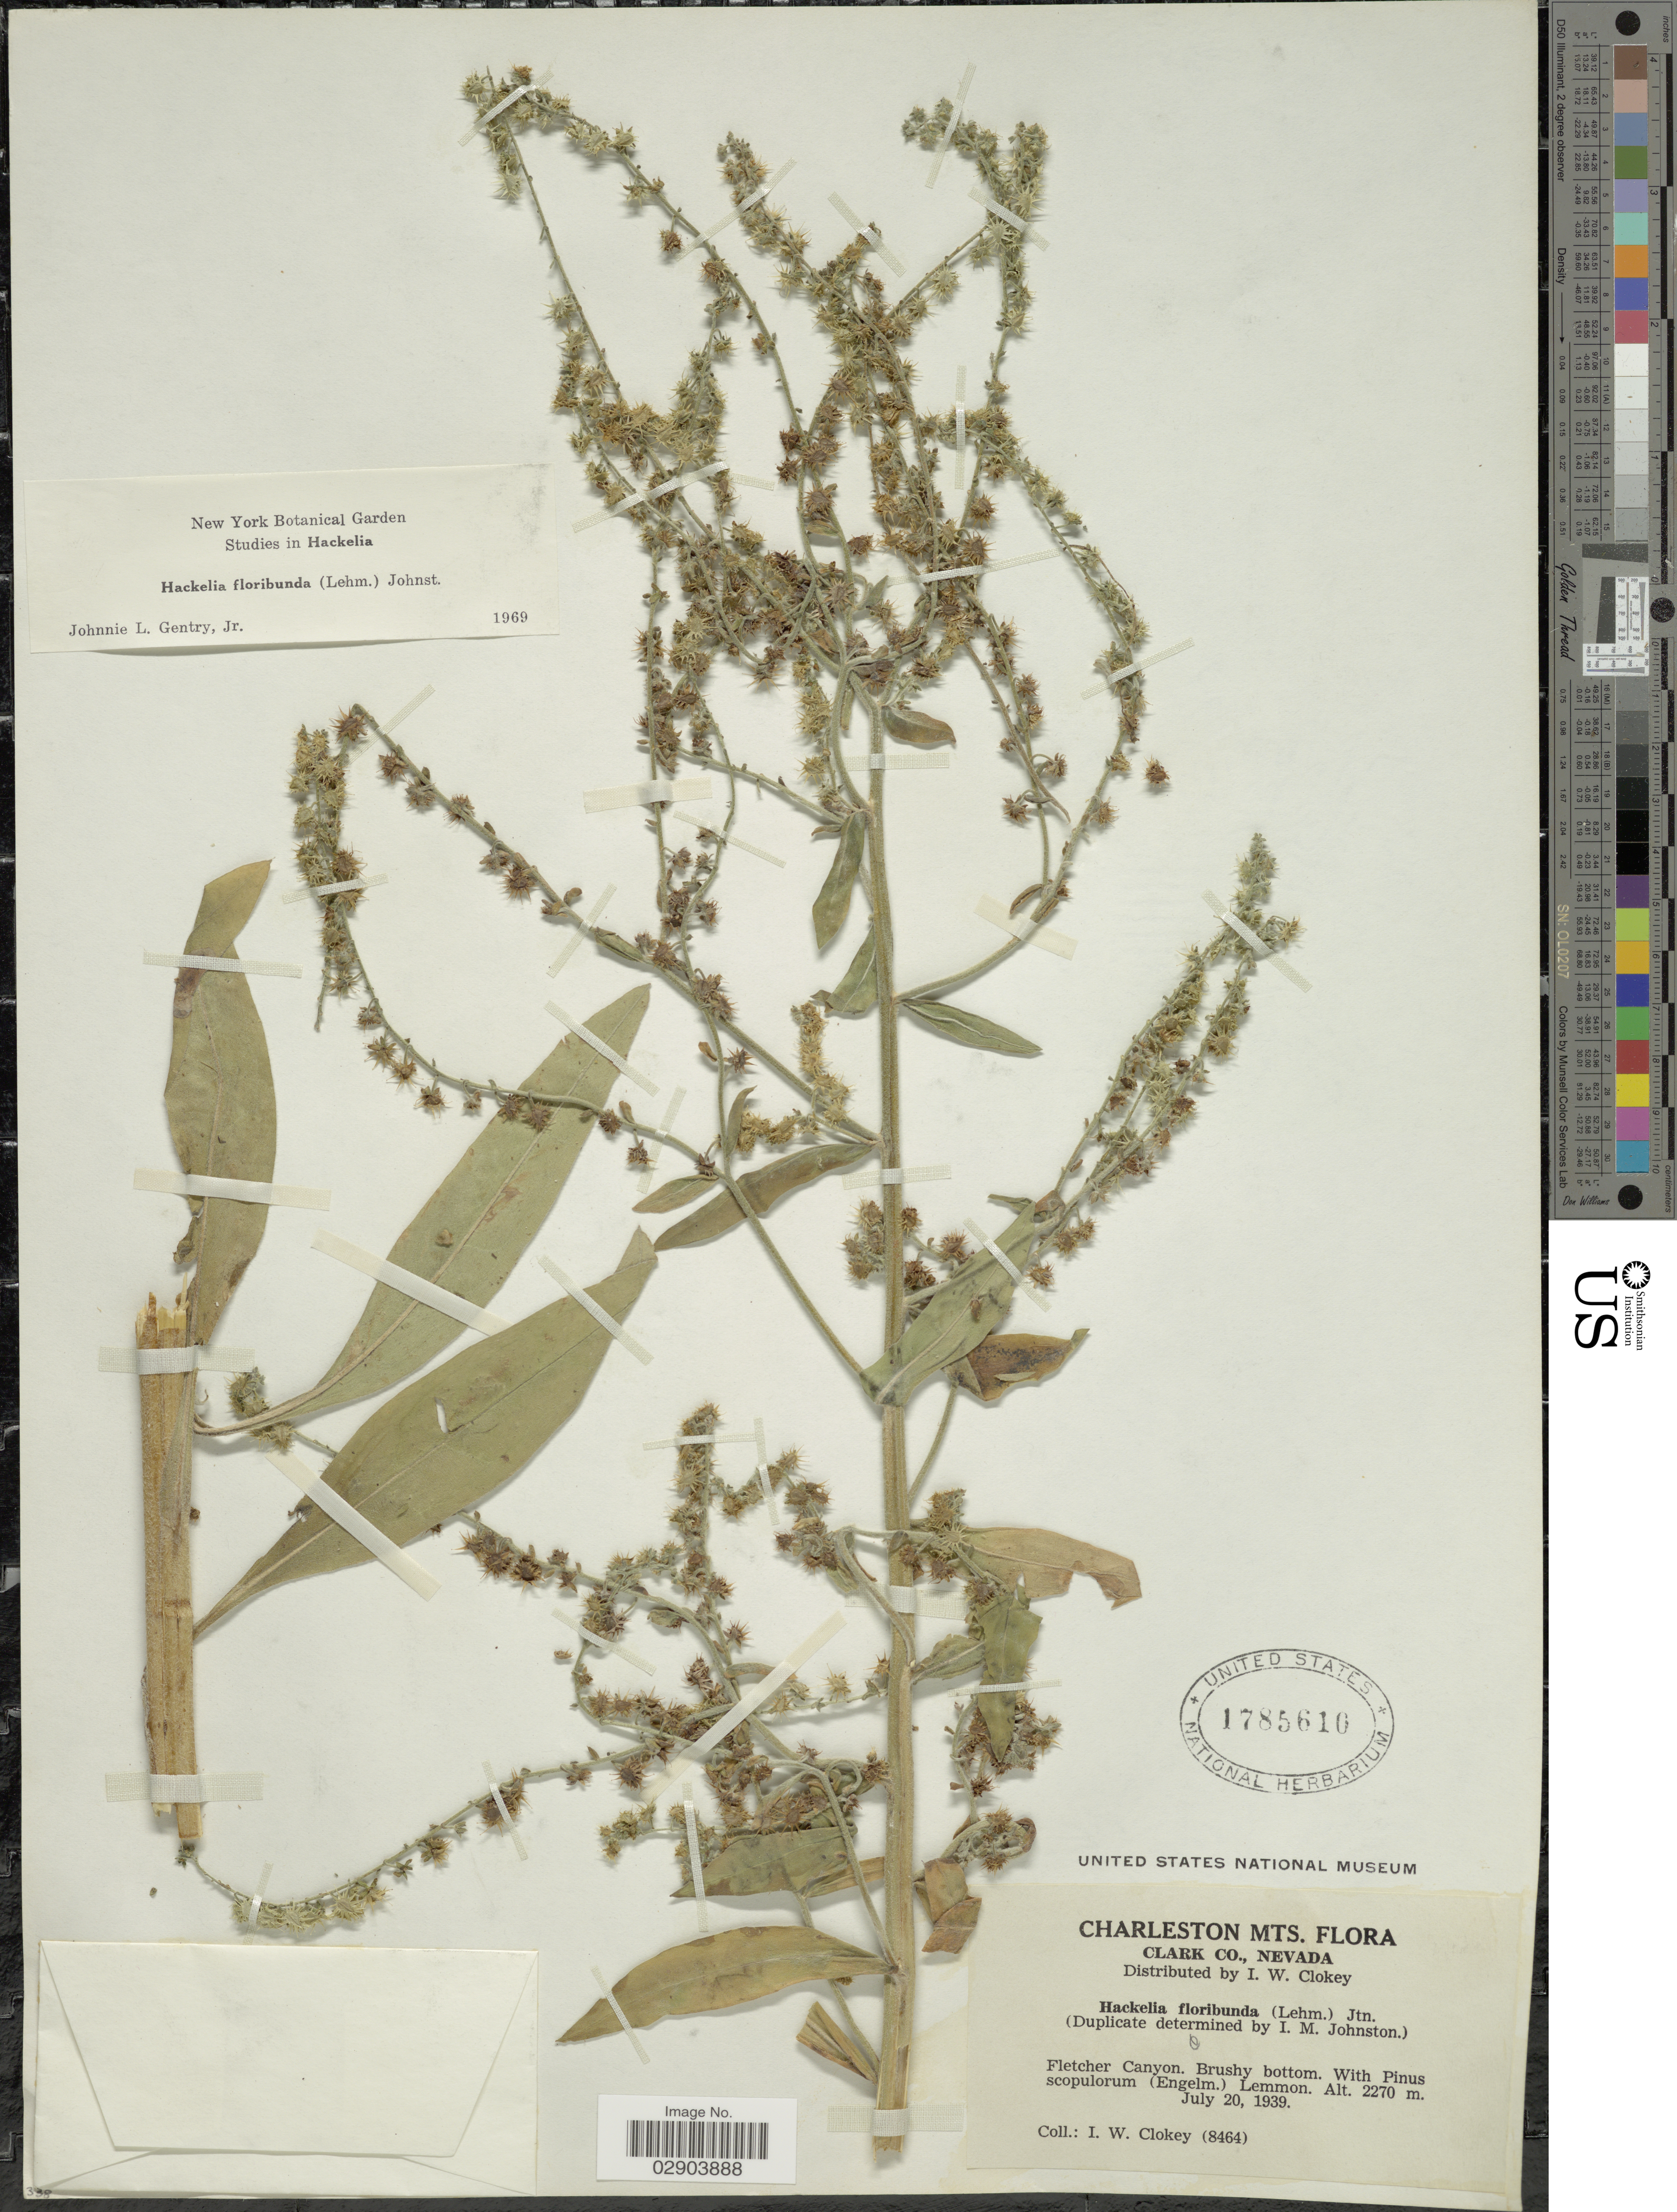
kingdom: Plantae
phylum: Tracheophyta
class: Magnoliopsida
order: Boraginales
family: Boraginaceae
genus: Hackelia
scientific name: Hackelia floribunda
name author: (Lehm.) I.M. Johnst.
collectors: I. W. Clokey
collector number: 8464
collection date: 1939-07-20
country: United States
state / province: Nevada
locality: Charleston Mts., Clark Co., Fletcher Canyon.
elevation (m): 2270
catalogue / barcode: US 1785610